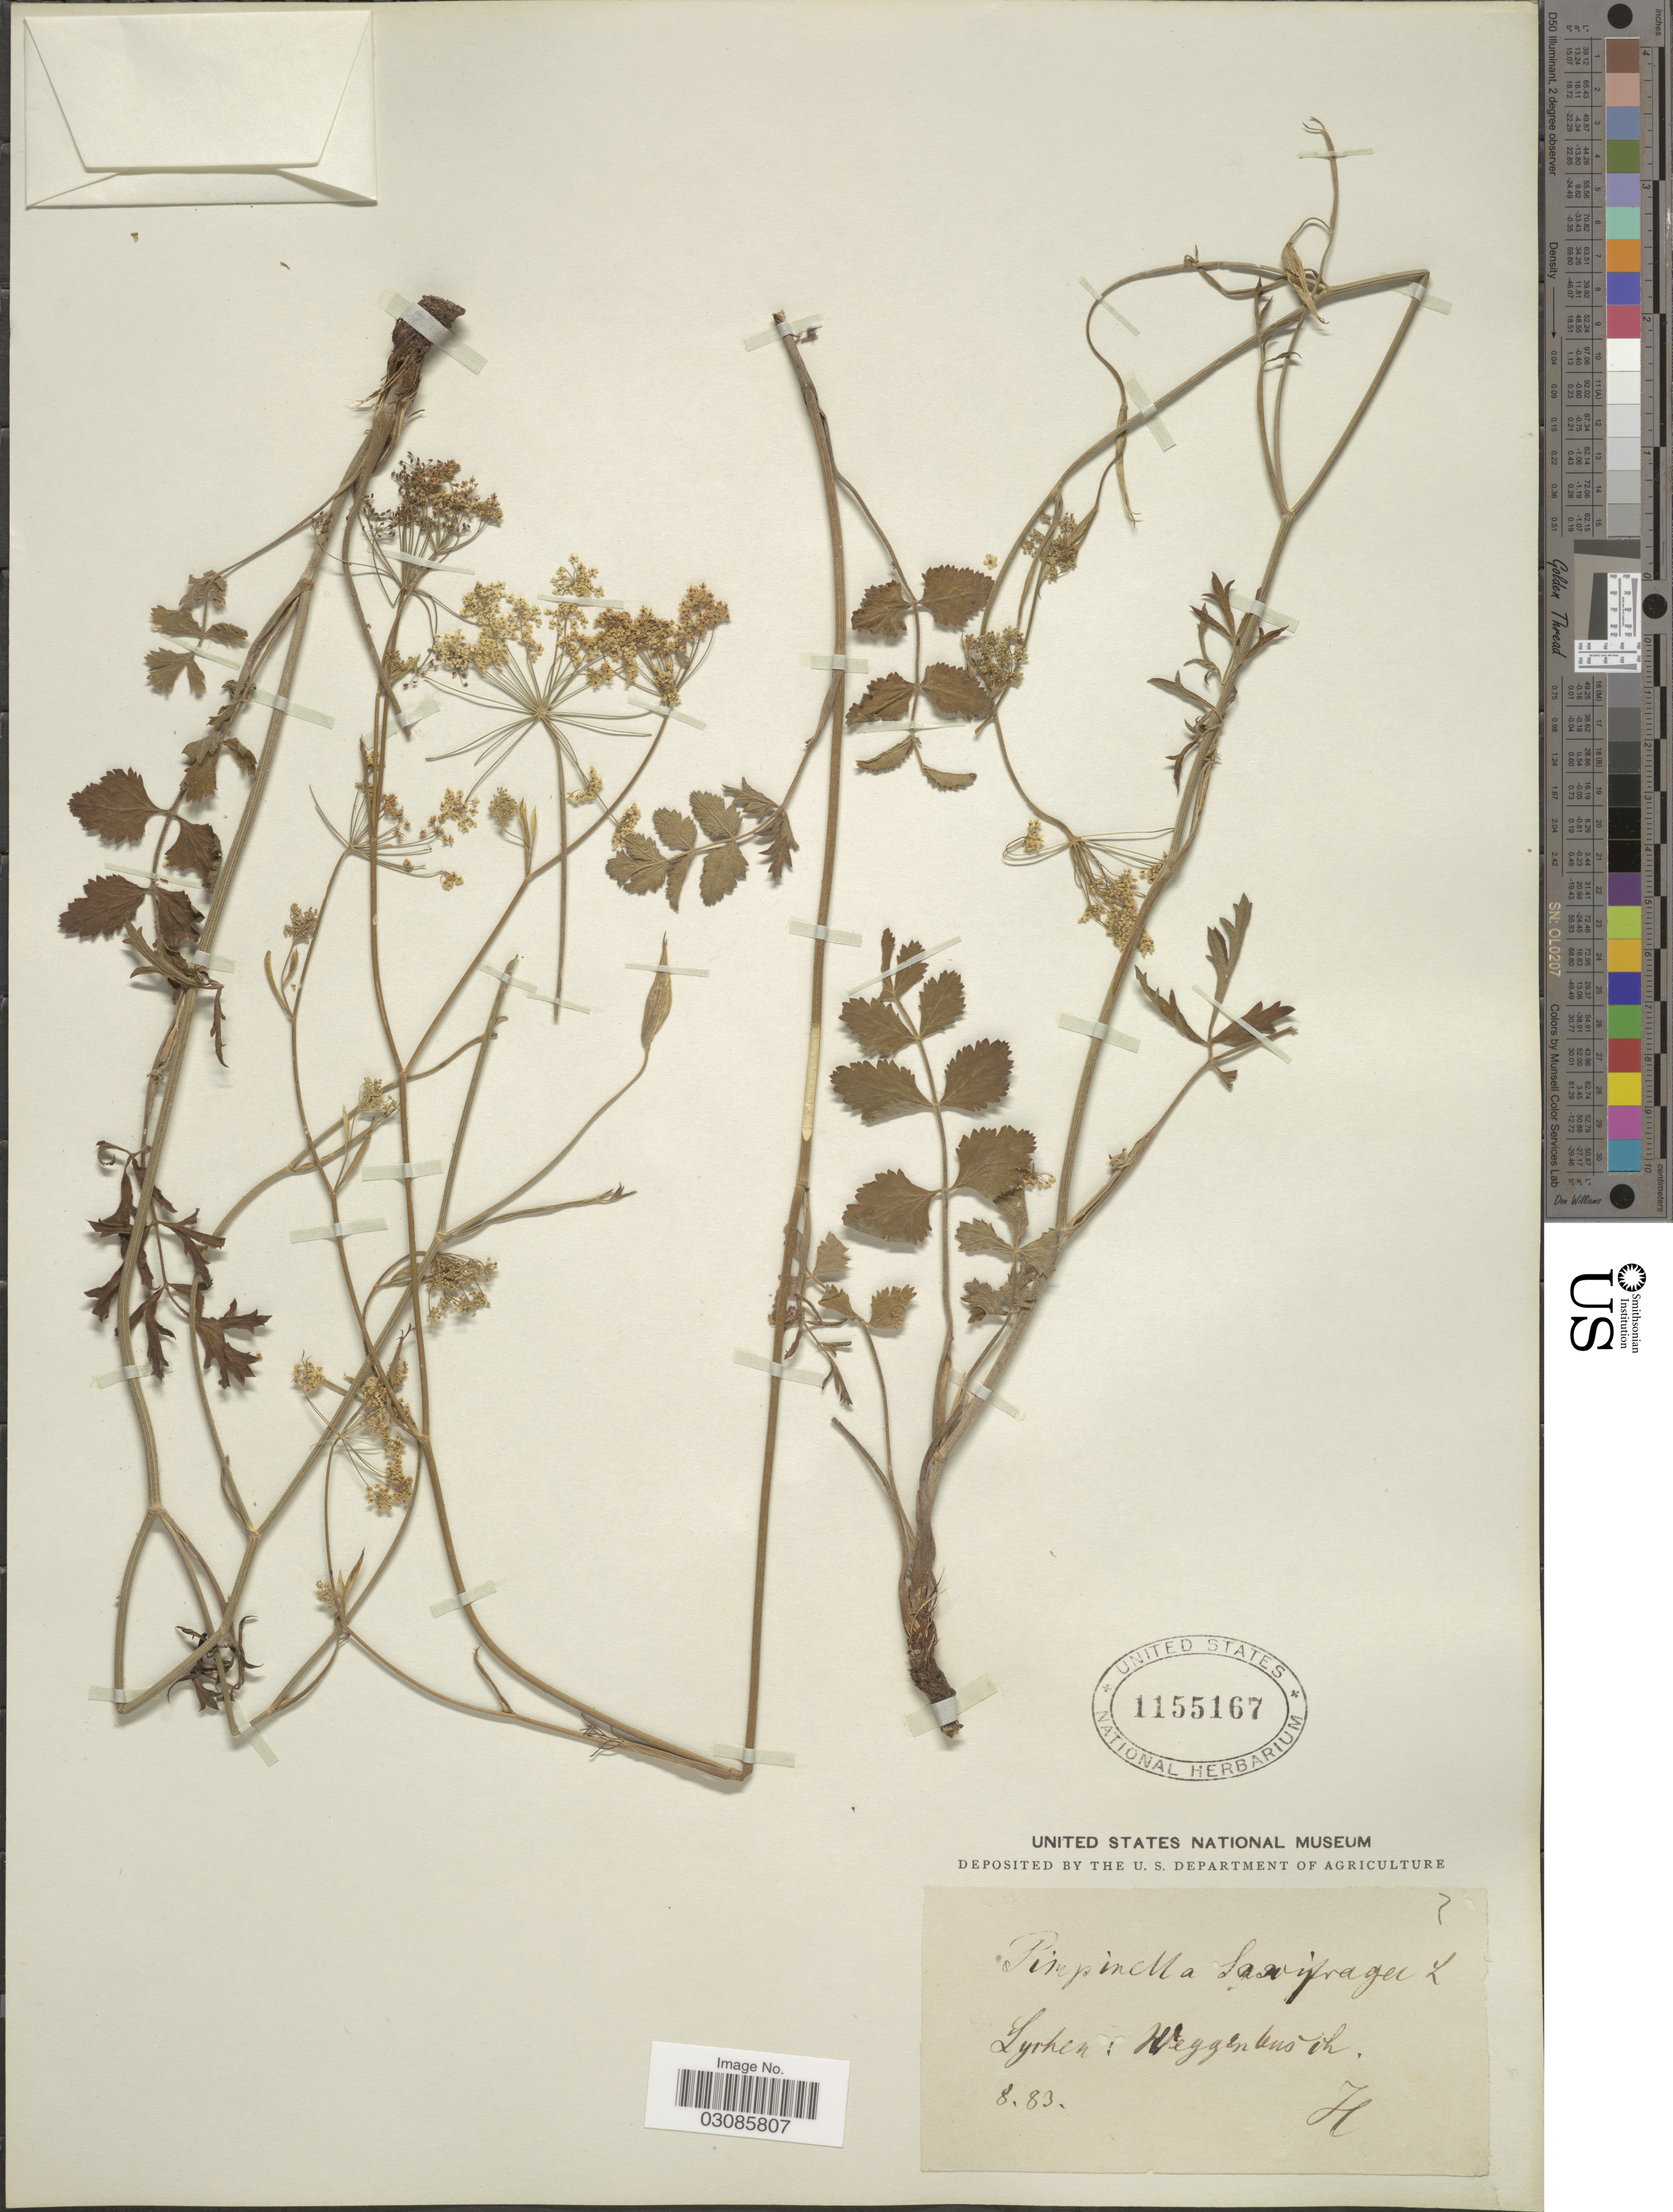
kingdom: Plantae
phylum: Tracheophyta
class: Magnoliopsida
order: Apiales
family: Apiaceae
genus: Pimpinella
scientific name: Pimpinella saxifraga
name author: L.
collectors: H.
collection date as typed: Transcribed d/m/y: /8/83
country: Germany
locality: Lychen: Weggenbusch.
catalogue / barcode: US 1155167